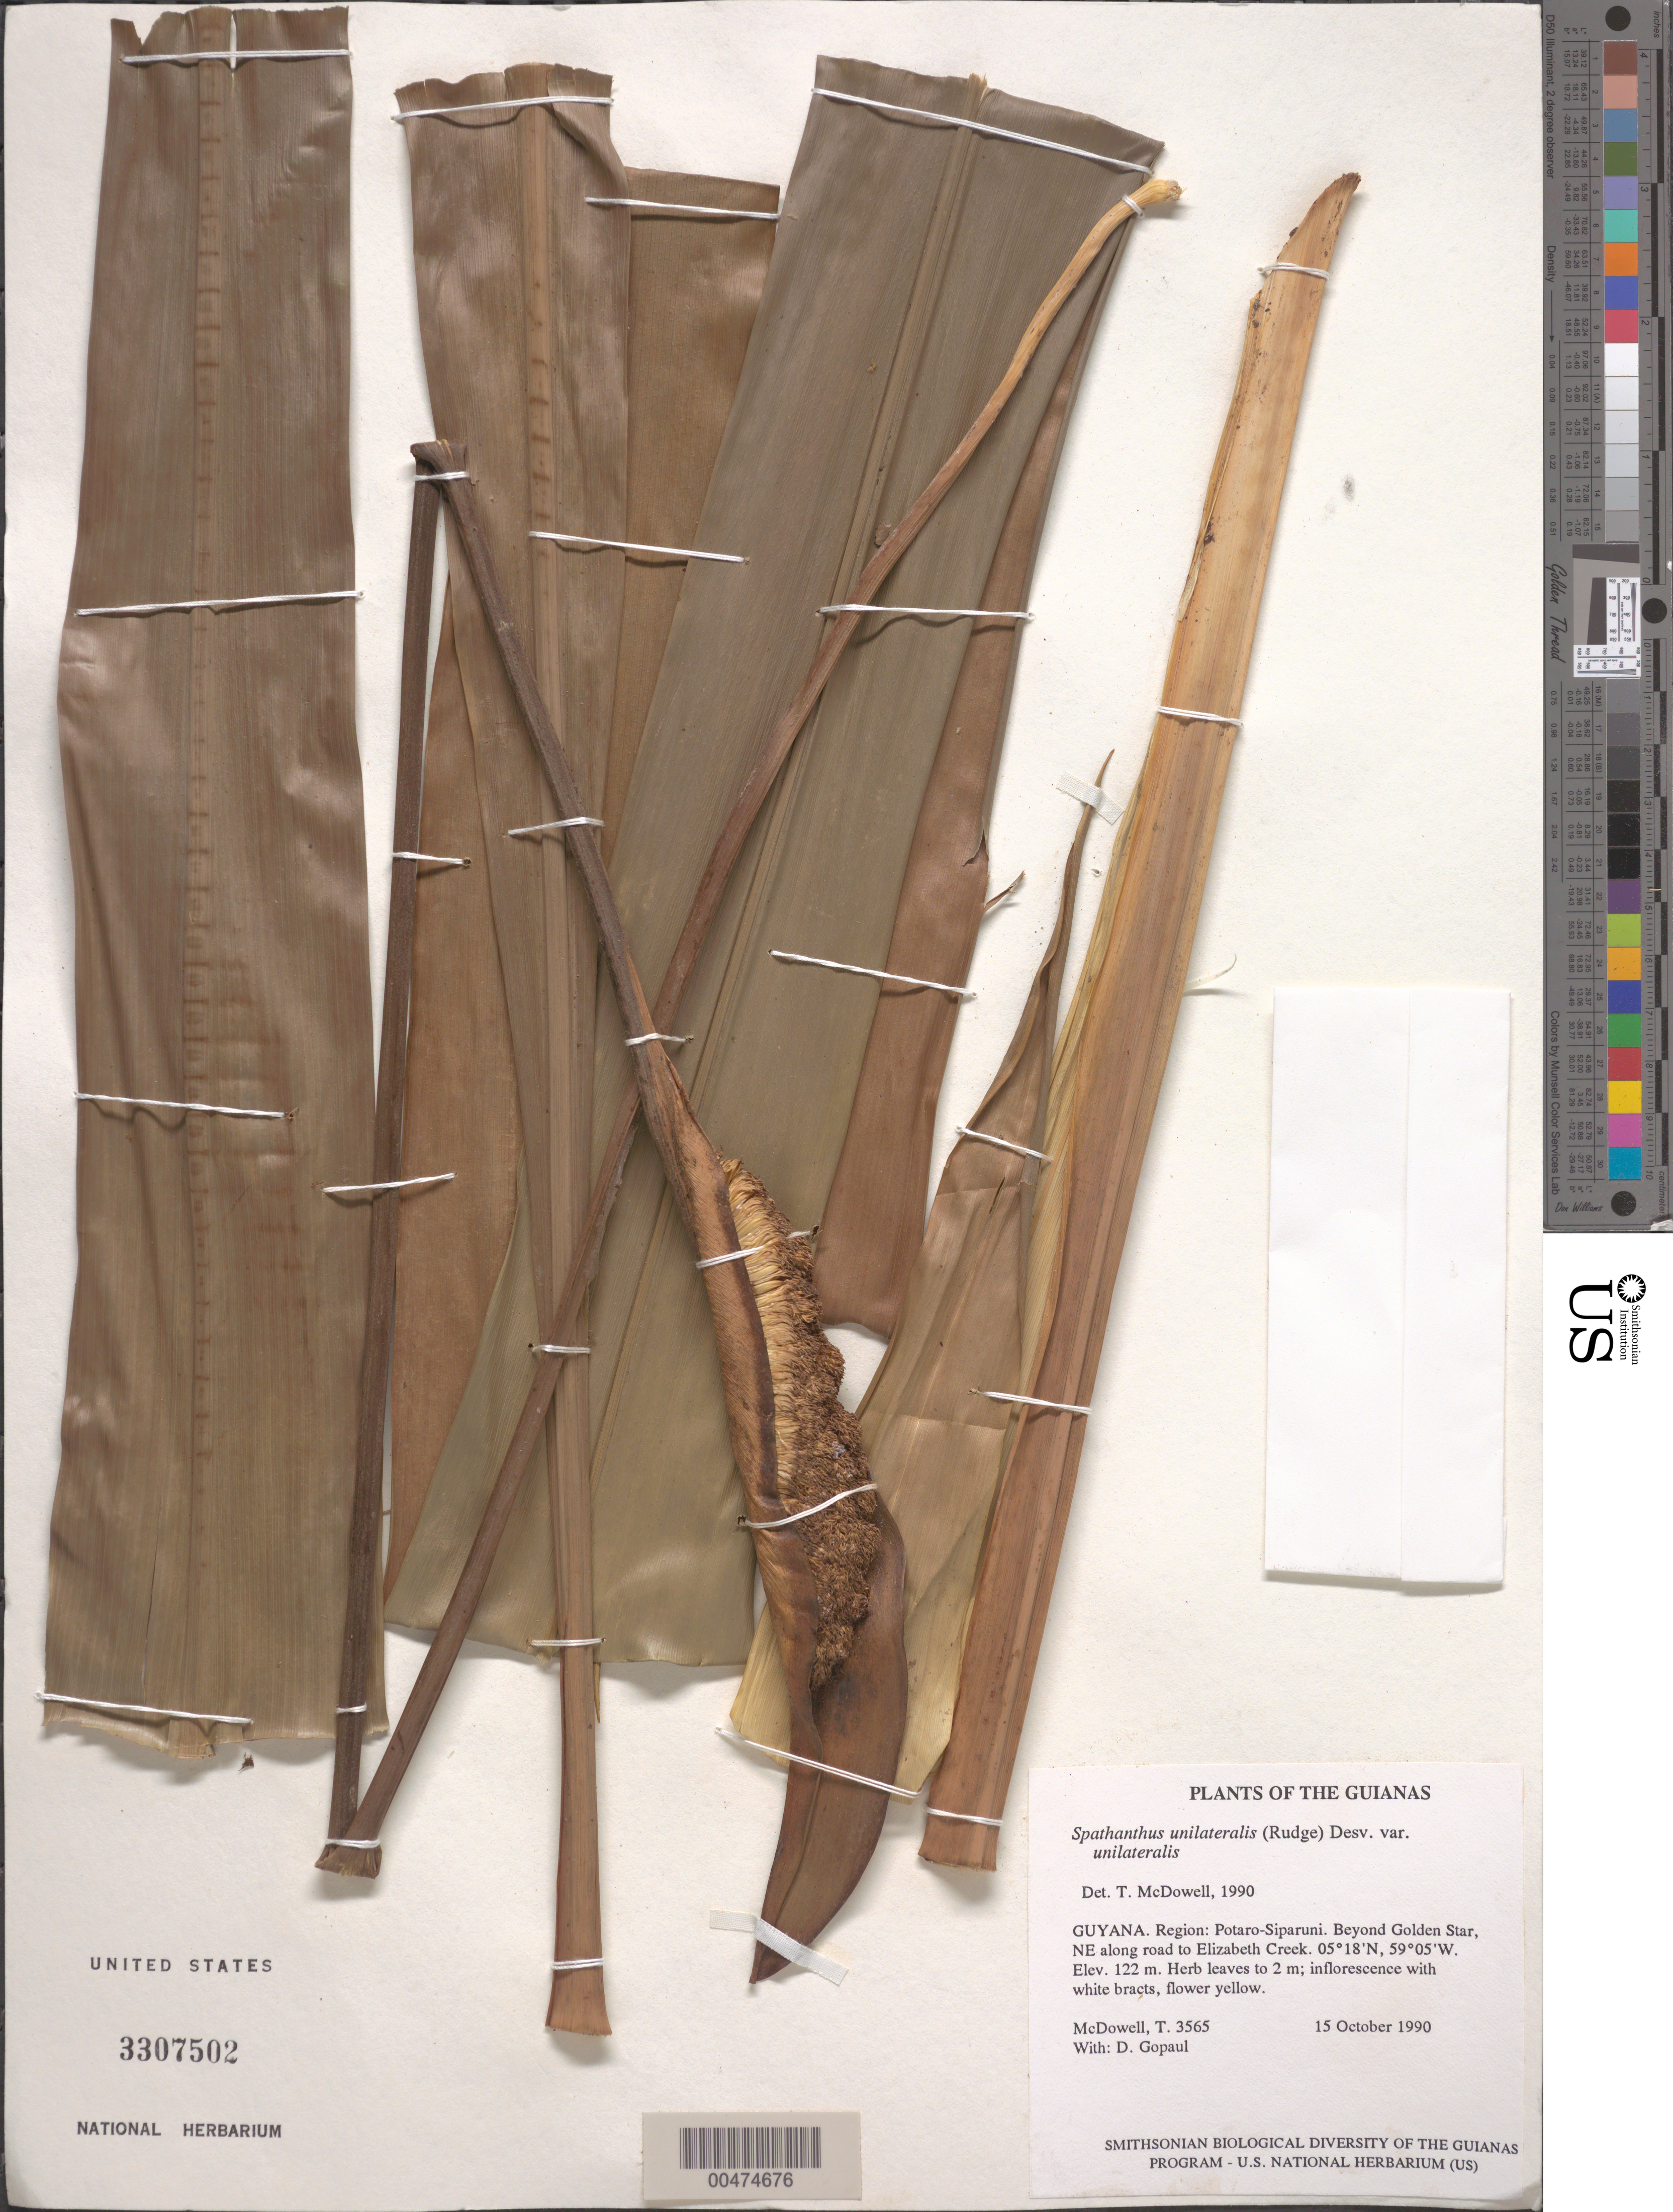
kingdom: Plantae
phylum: Tracheophyta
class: Liliopsida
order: Poales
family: Rapateaceae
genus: Spathanthus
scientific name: Spathanthus unilateralis var. unilateralis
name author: (Rudge) Desv.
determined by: McDowell, T.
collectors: T. McDowell & D. Gopaul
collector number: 3565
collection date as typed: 15 October 1990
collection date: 1990-10-15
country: Guyana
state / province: Potaro-Siparuni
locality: Beyond Golden Star, NE along road to Elizabeth Creek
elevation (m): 122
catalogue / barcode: US 3307502